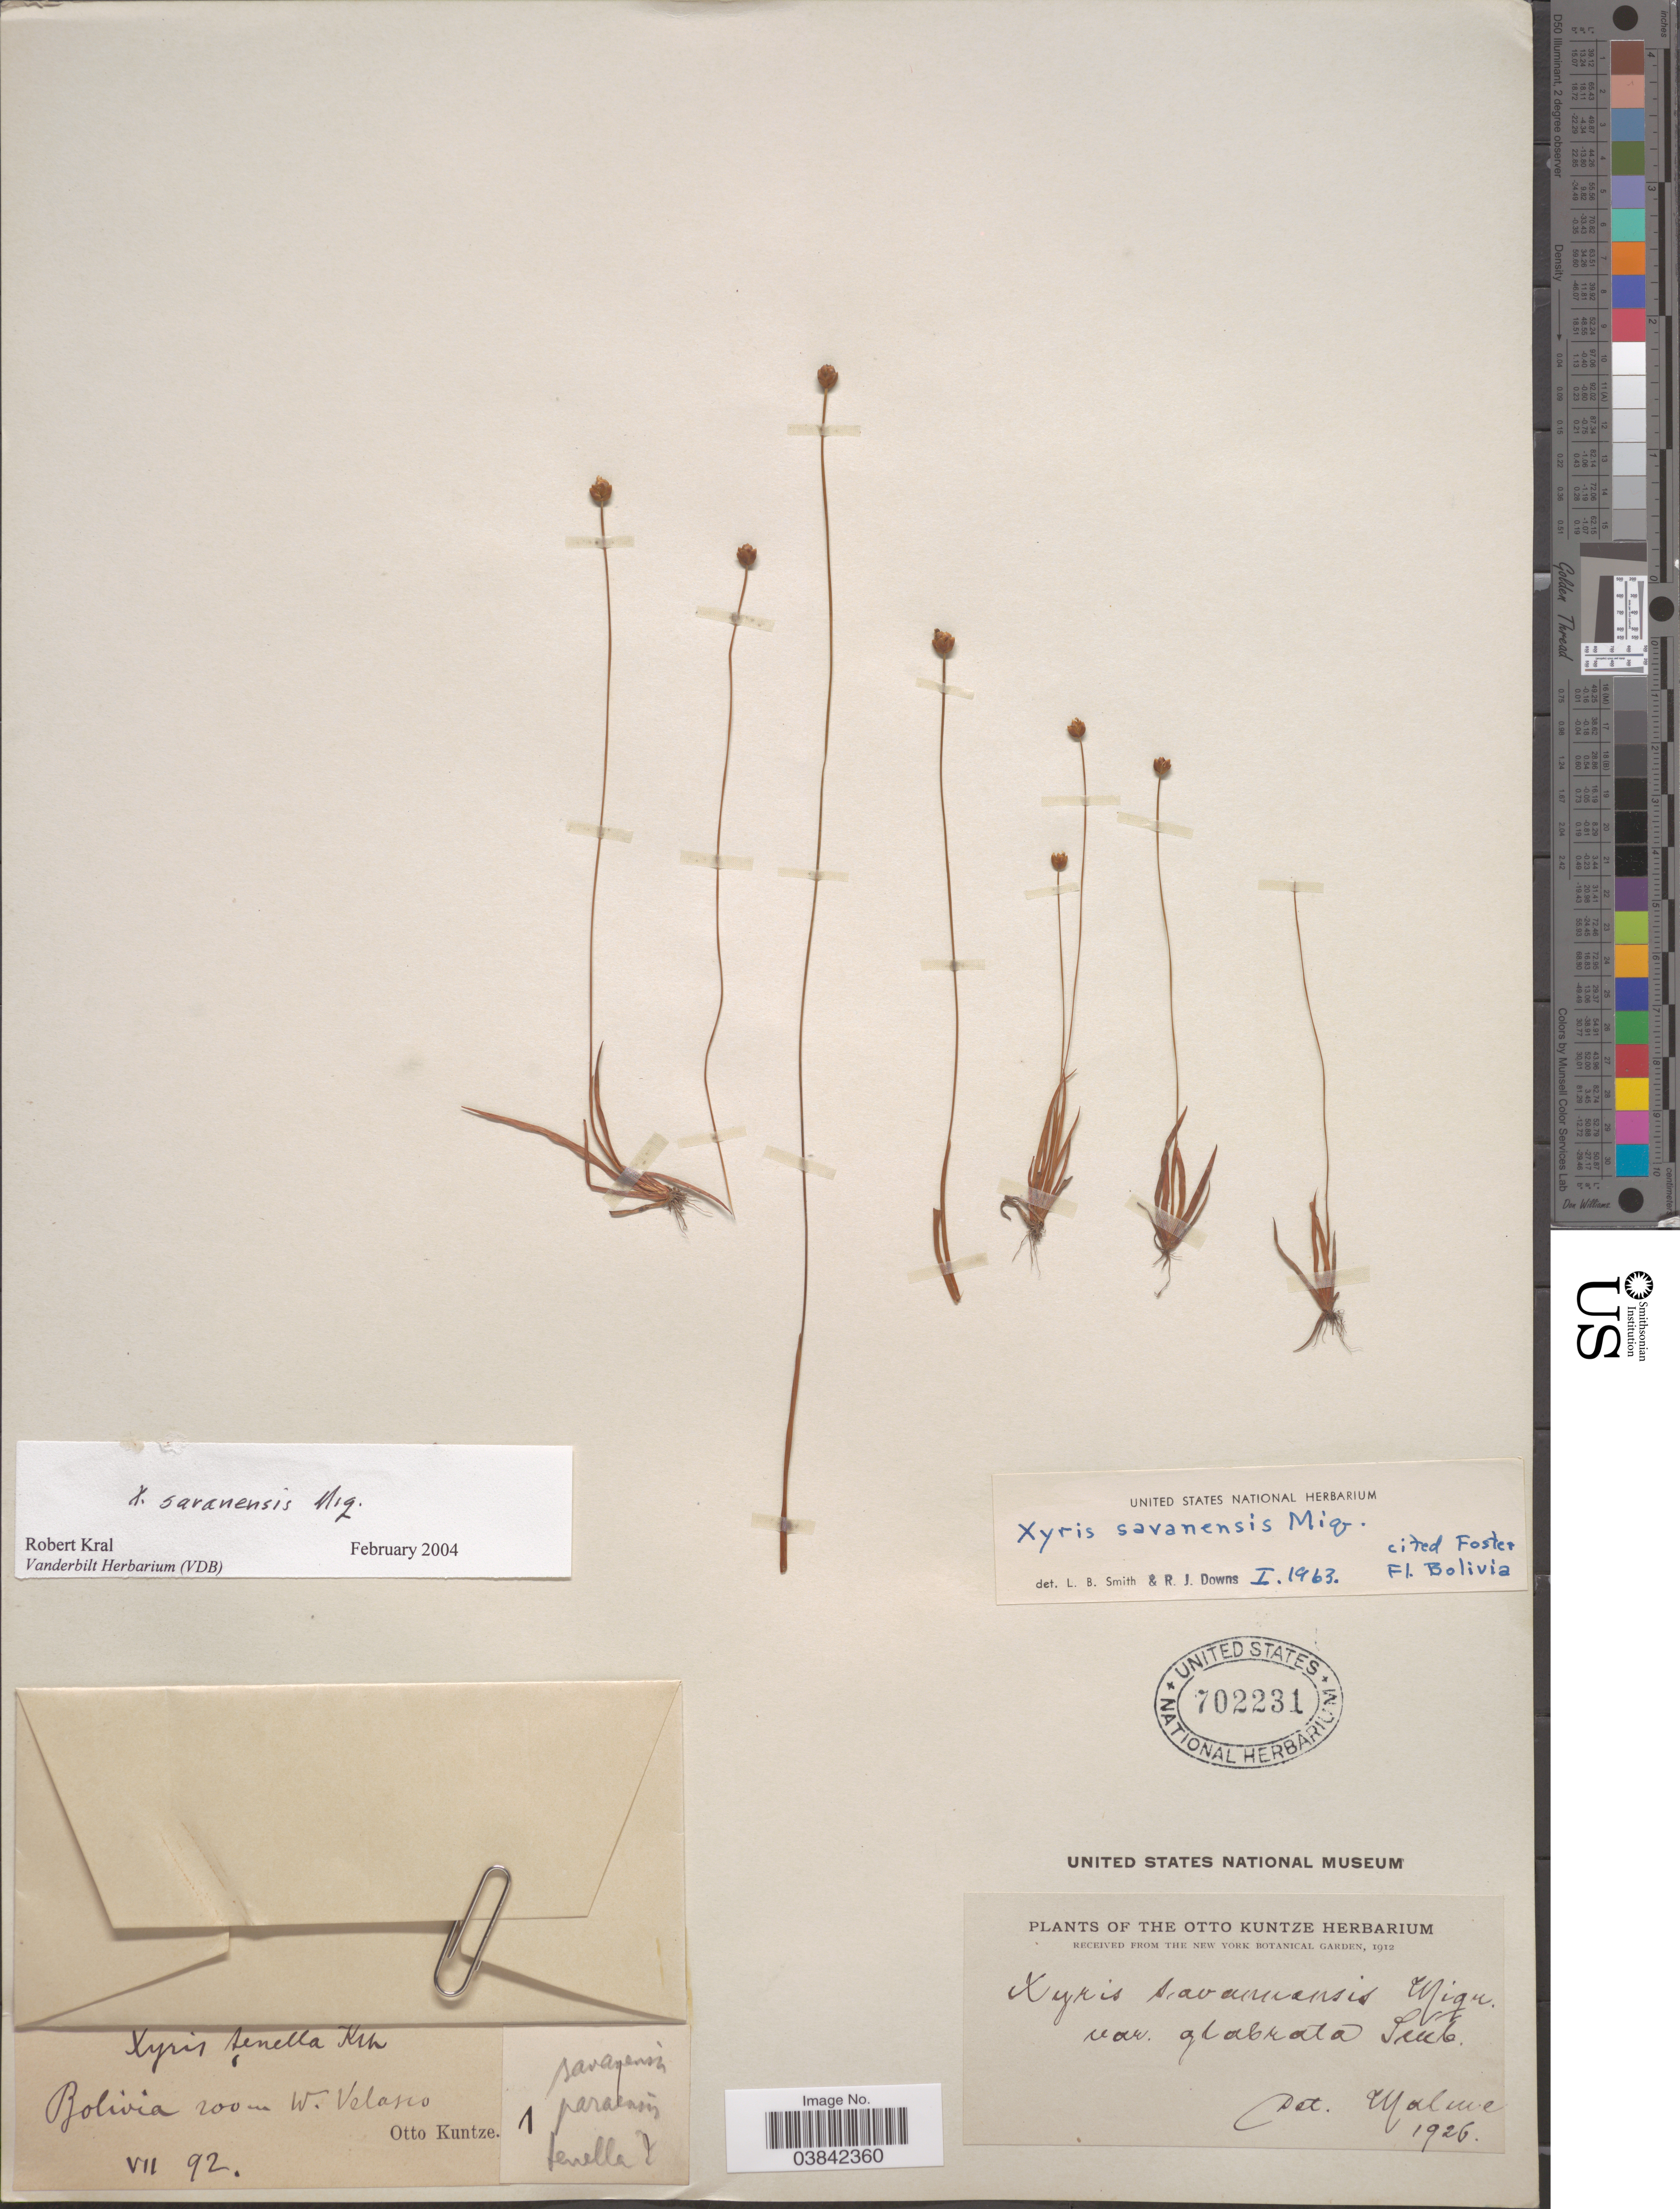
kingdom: Plantae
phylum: Tracheophyta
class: Liliopsida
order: Poales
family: Xyridaceae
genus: Xyris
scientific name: Xyris savanensis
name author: Miq.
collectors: C.E.O. Kuntze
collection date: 1992-07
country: Bolivia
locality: W. Velasco.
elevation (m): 200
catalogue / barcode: US 702231